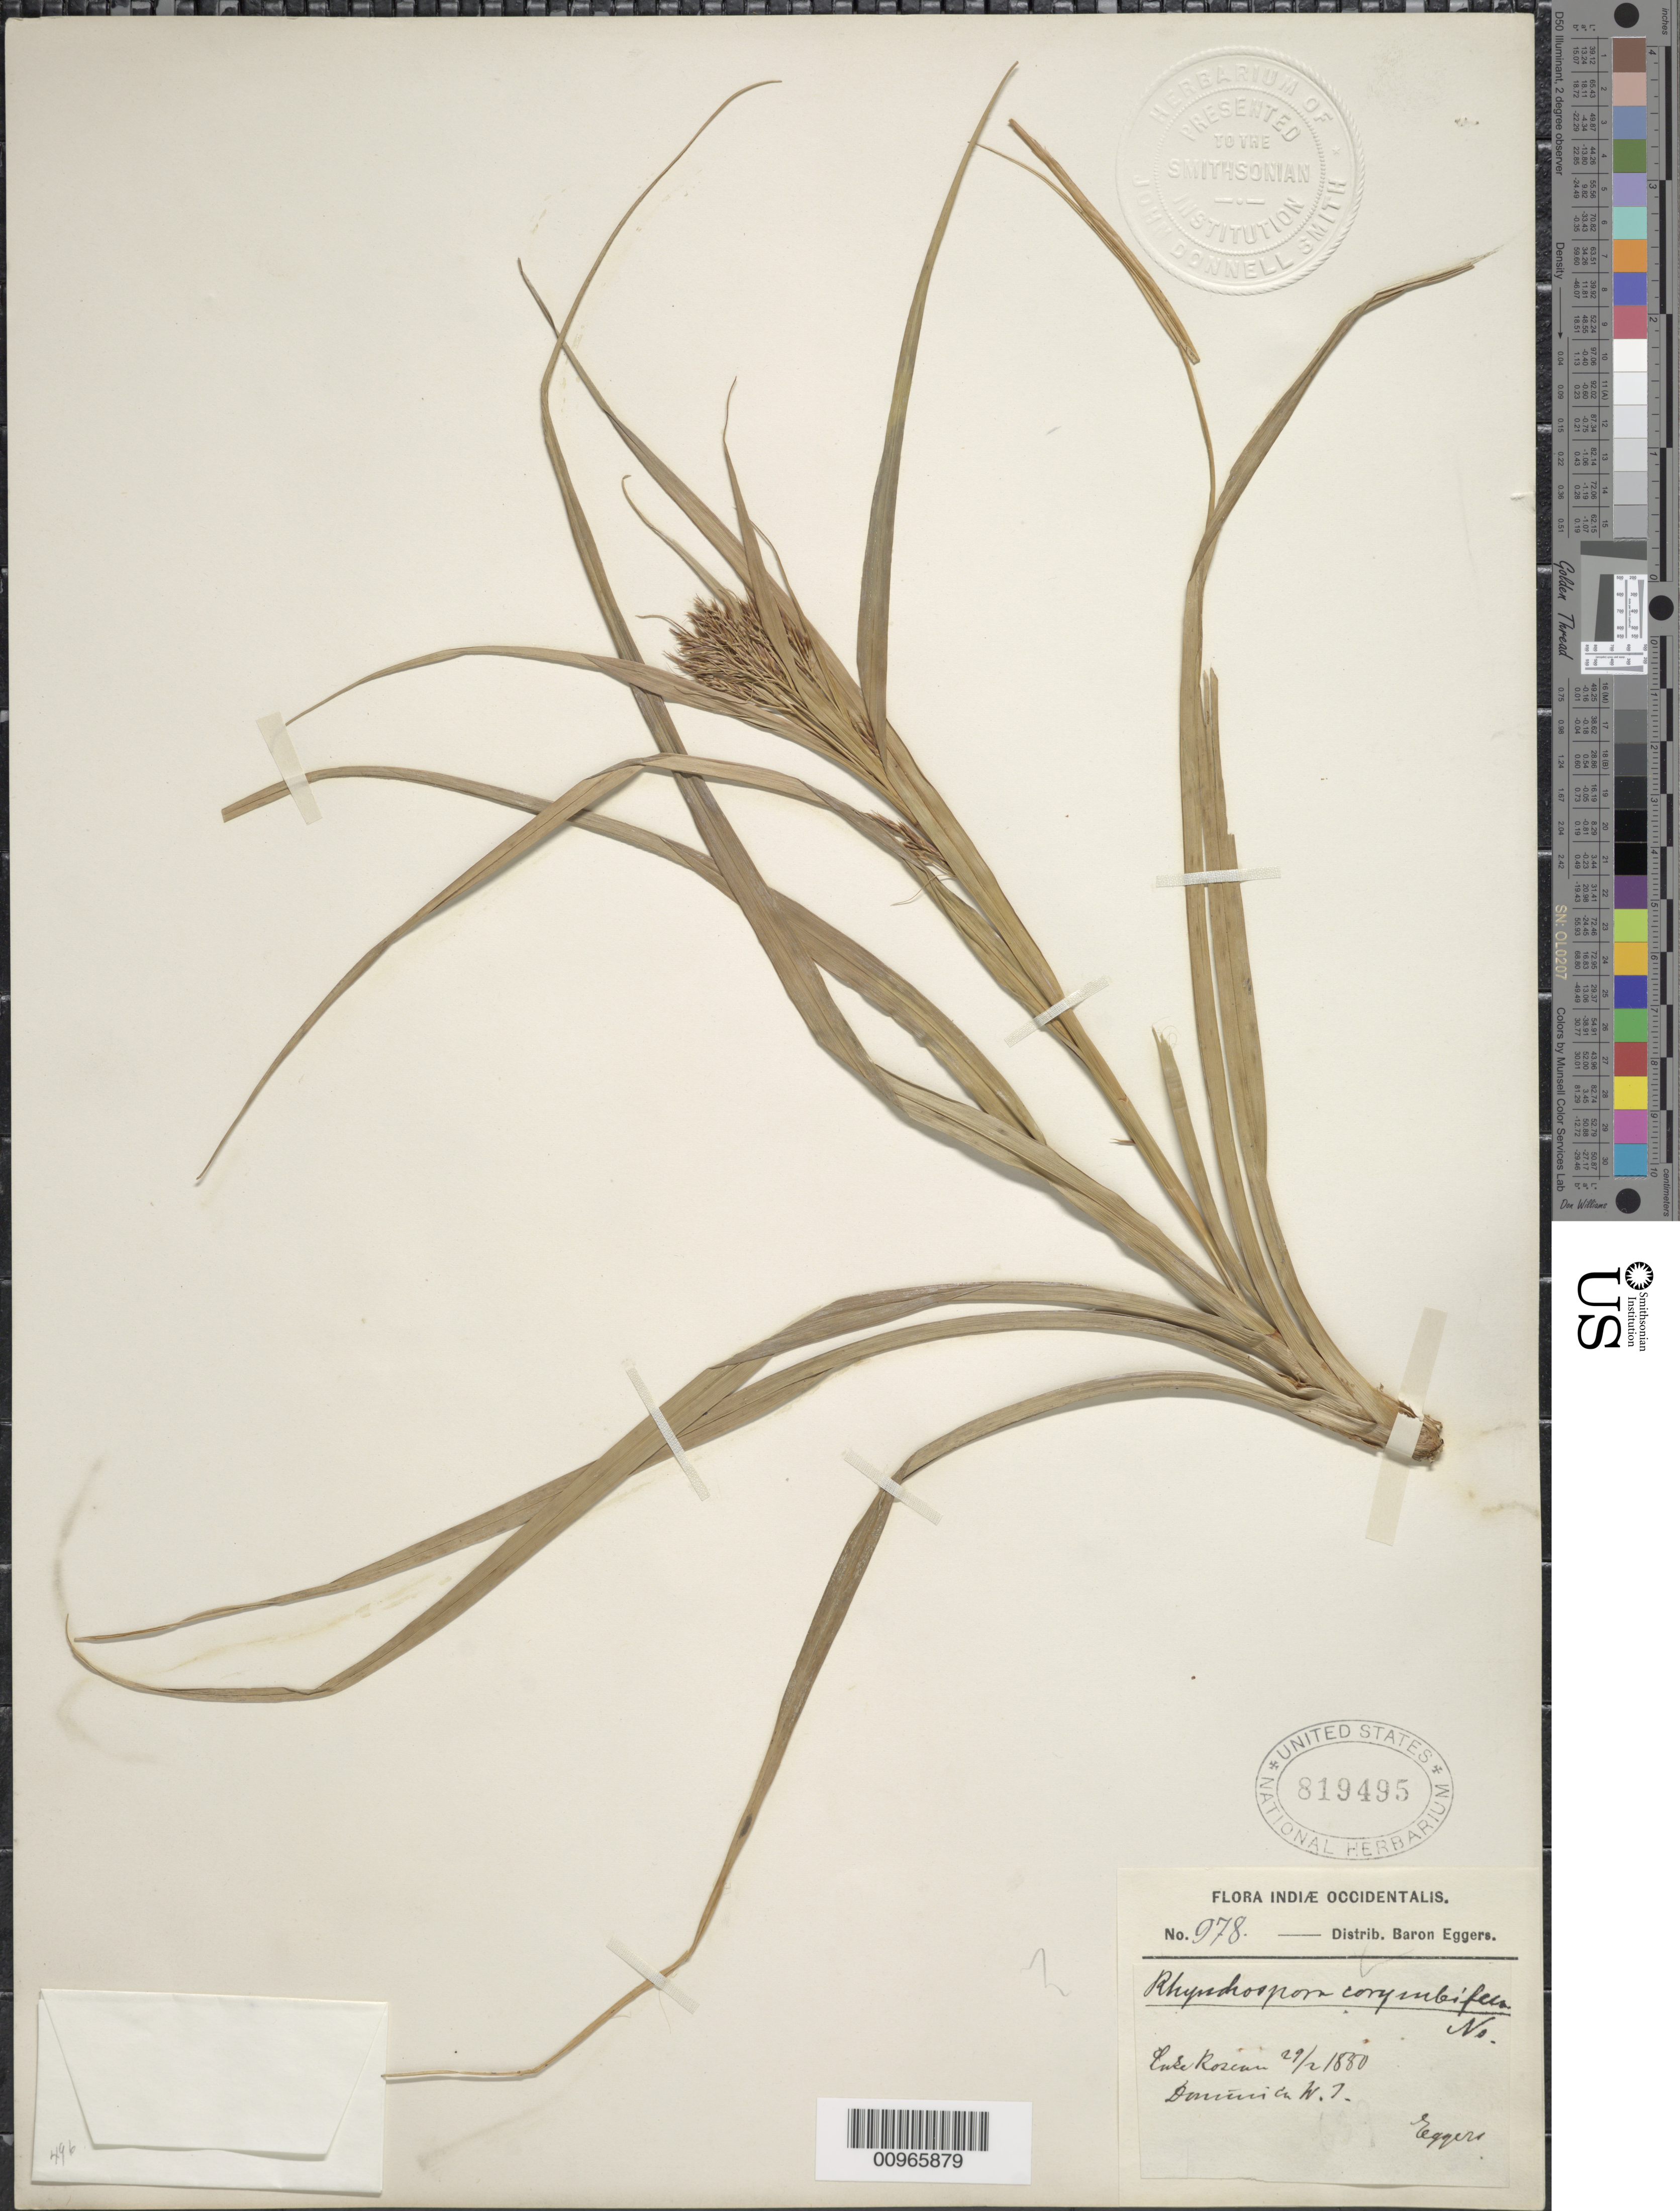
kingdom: Plantae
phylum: Tracheophyta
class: Liliopsida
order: Poales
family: Cyperaceae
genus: Rhynchospora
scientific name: Rhynchospora longiflora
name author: C. Presl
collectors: H. F. A. von Eggers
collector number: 978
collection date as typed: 29 Feb 1880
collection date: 1880-02-29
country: Dominica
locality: Lake Roseau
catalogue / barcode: US 819495